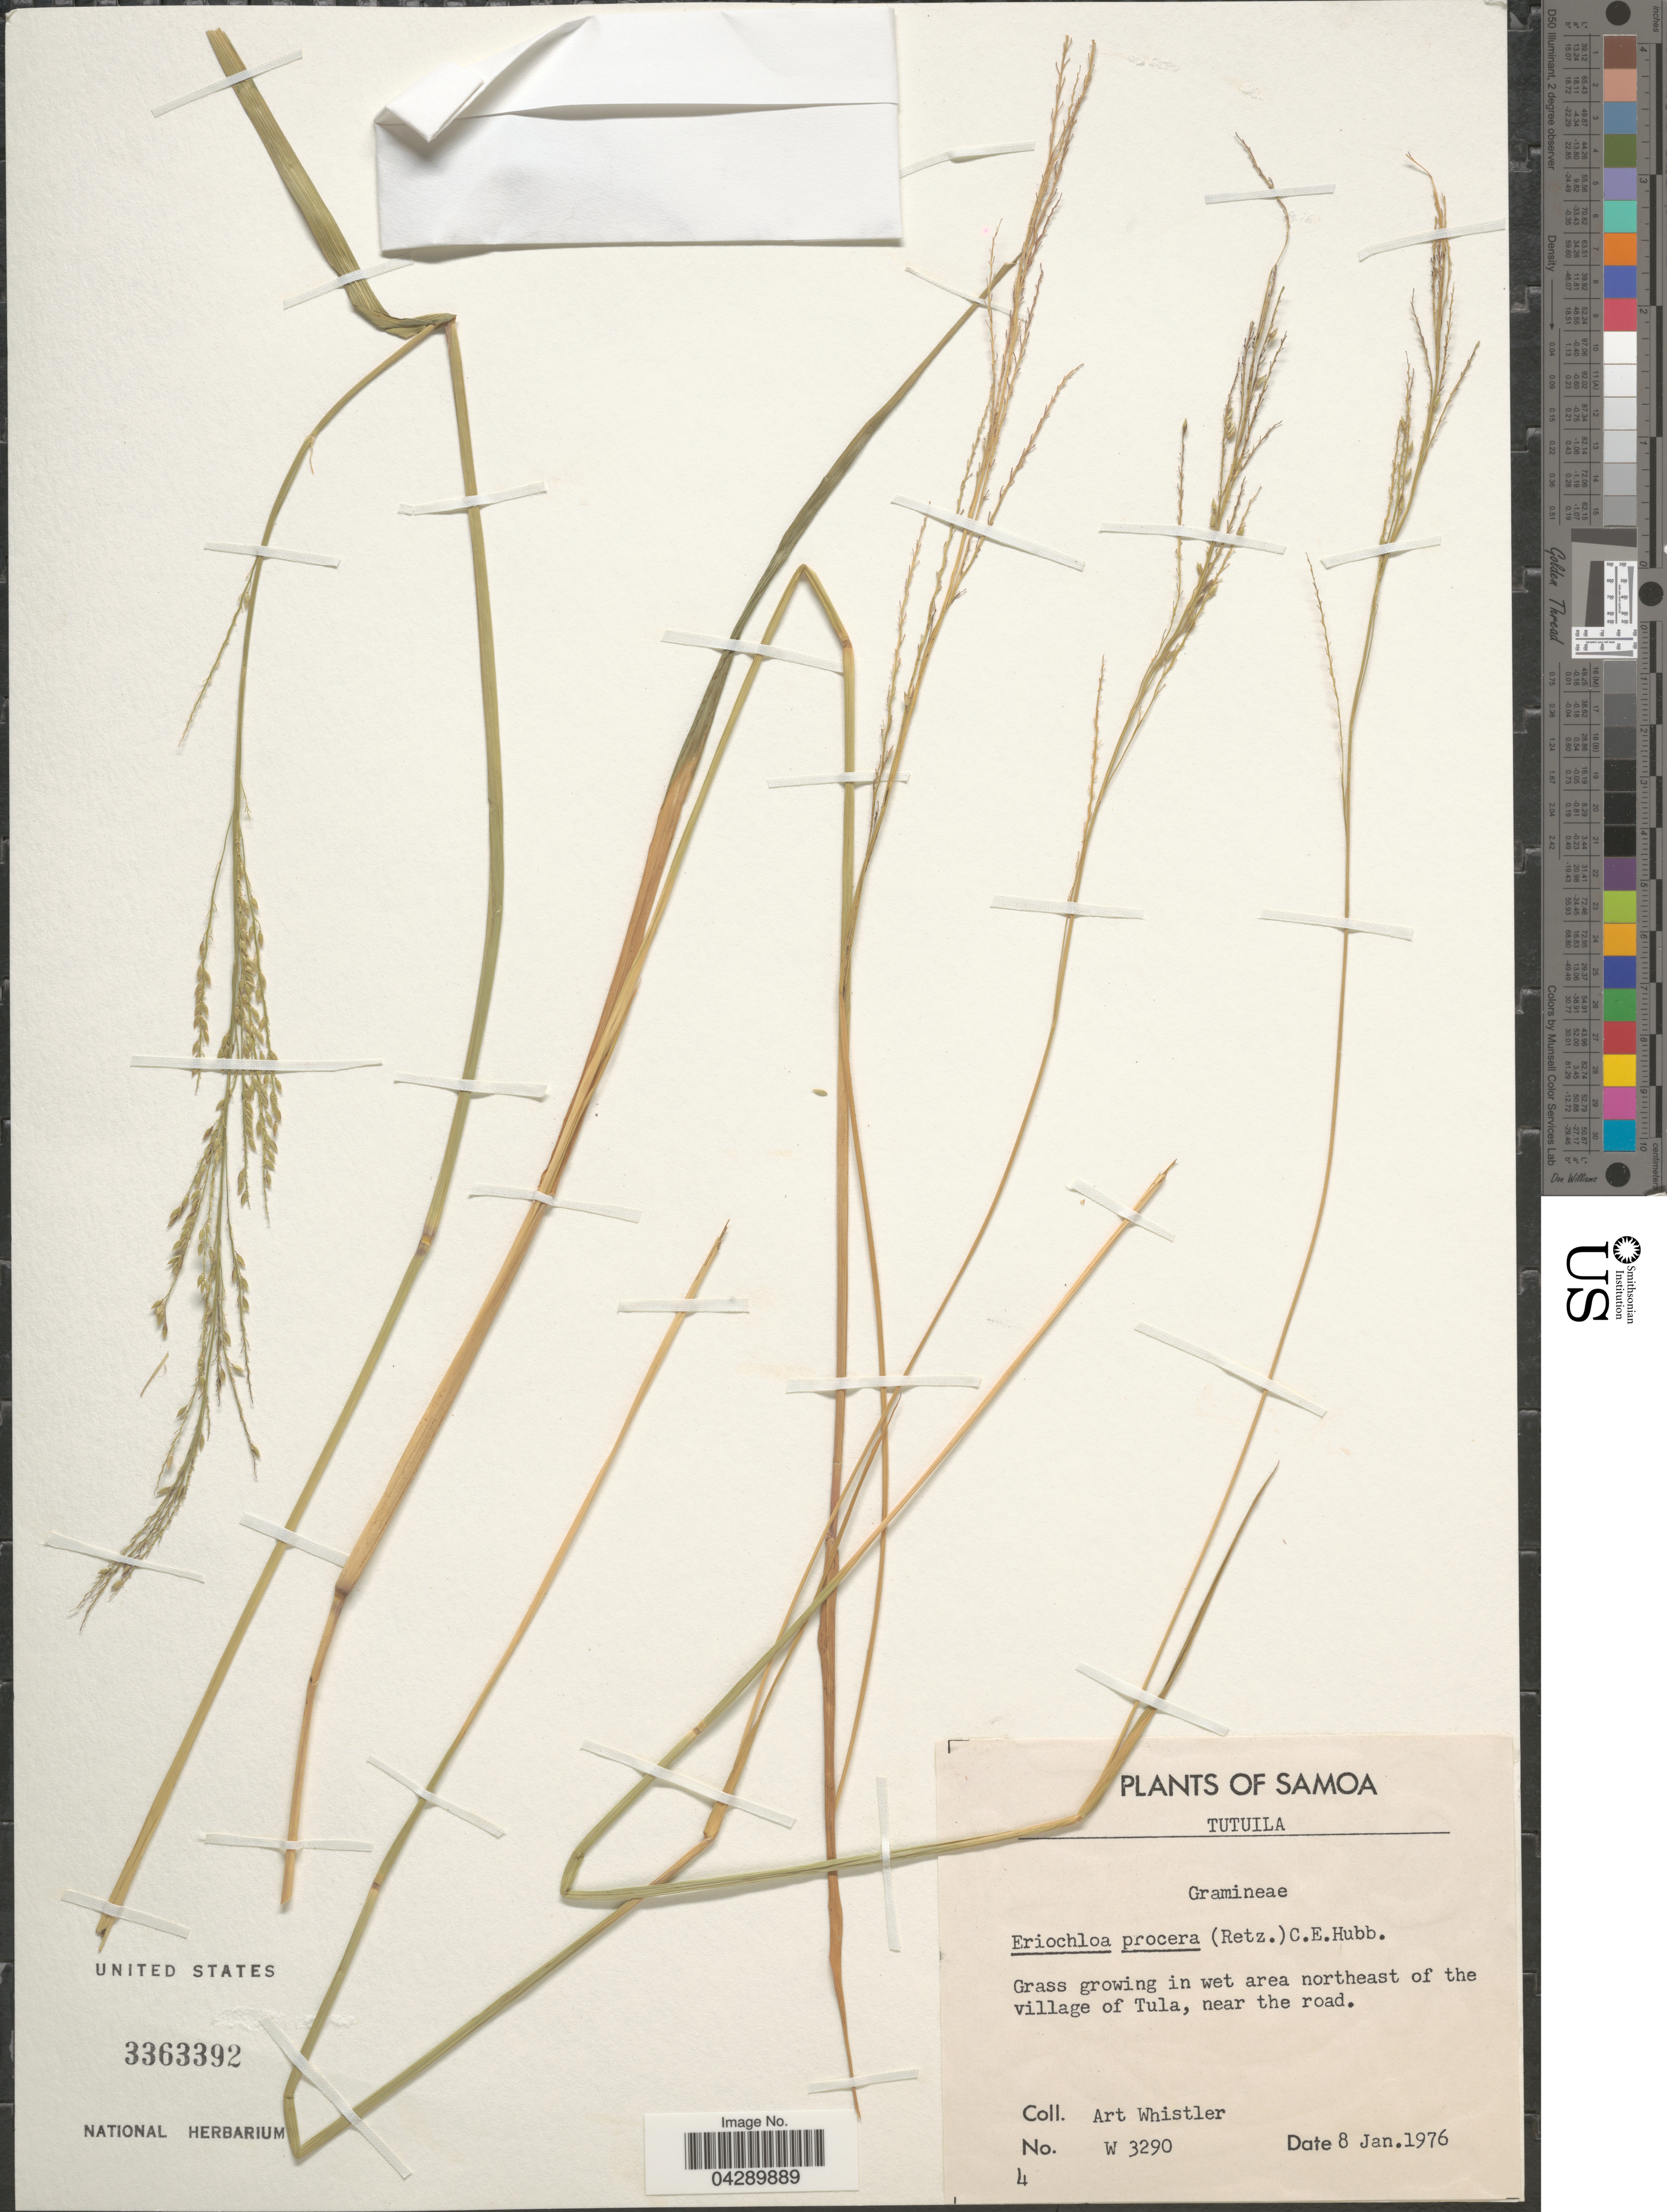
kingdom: Plantae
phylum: Tracheophyta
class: Liliopsida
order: Poales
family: Poaceae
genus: Eriochloa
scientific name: Eriochloa procera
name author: (Retz.) C.E. Hubb.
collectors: A. Whistler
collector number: W3290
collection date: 1976-01-08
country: American Samoa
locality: Samoa. Tutuila. Grass growing in wet area northeast of the village of Tula, near the road.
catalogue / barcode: US 3363392